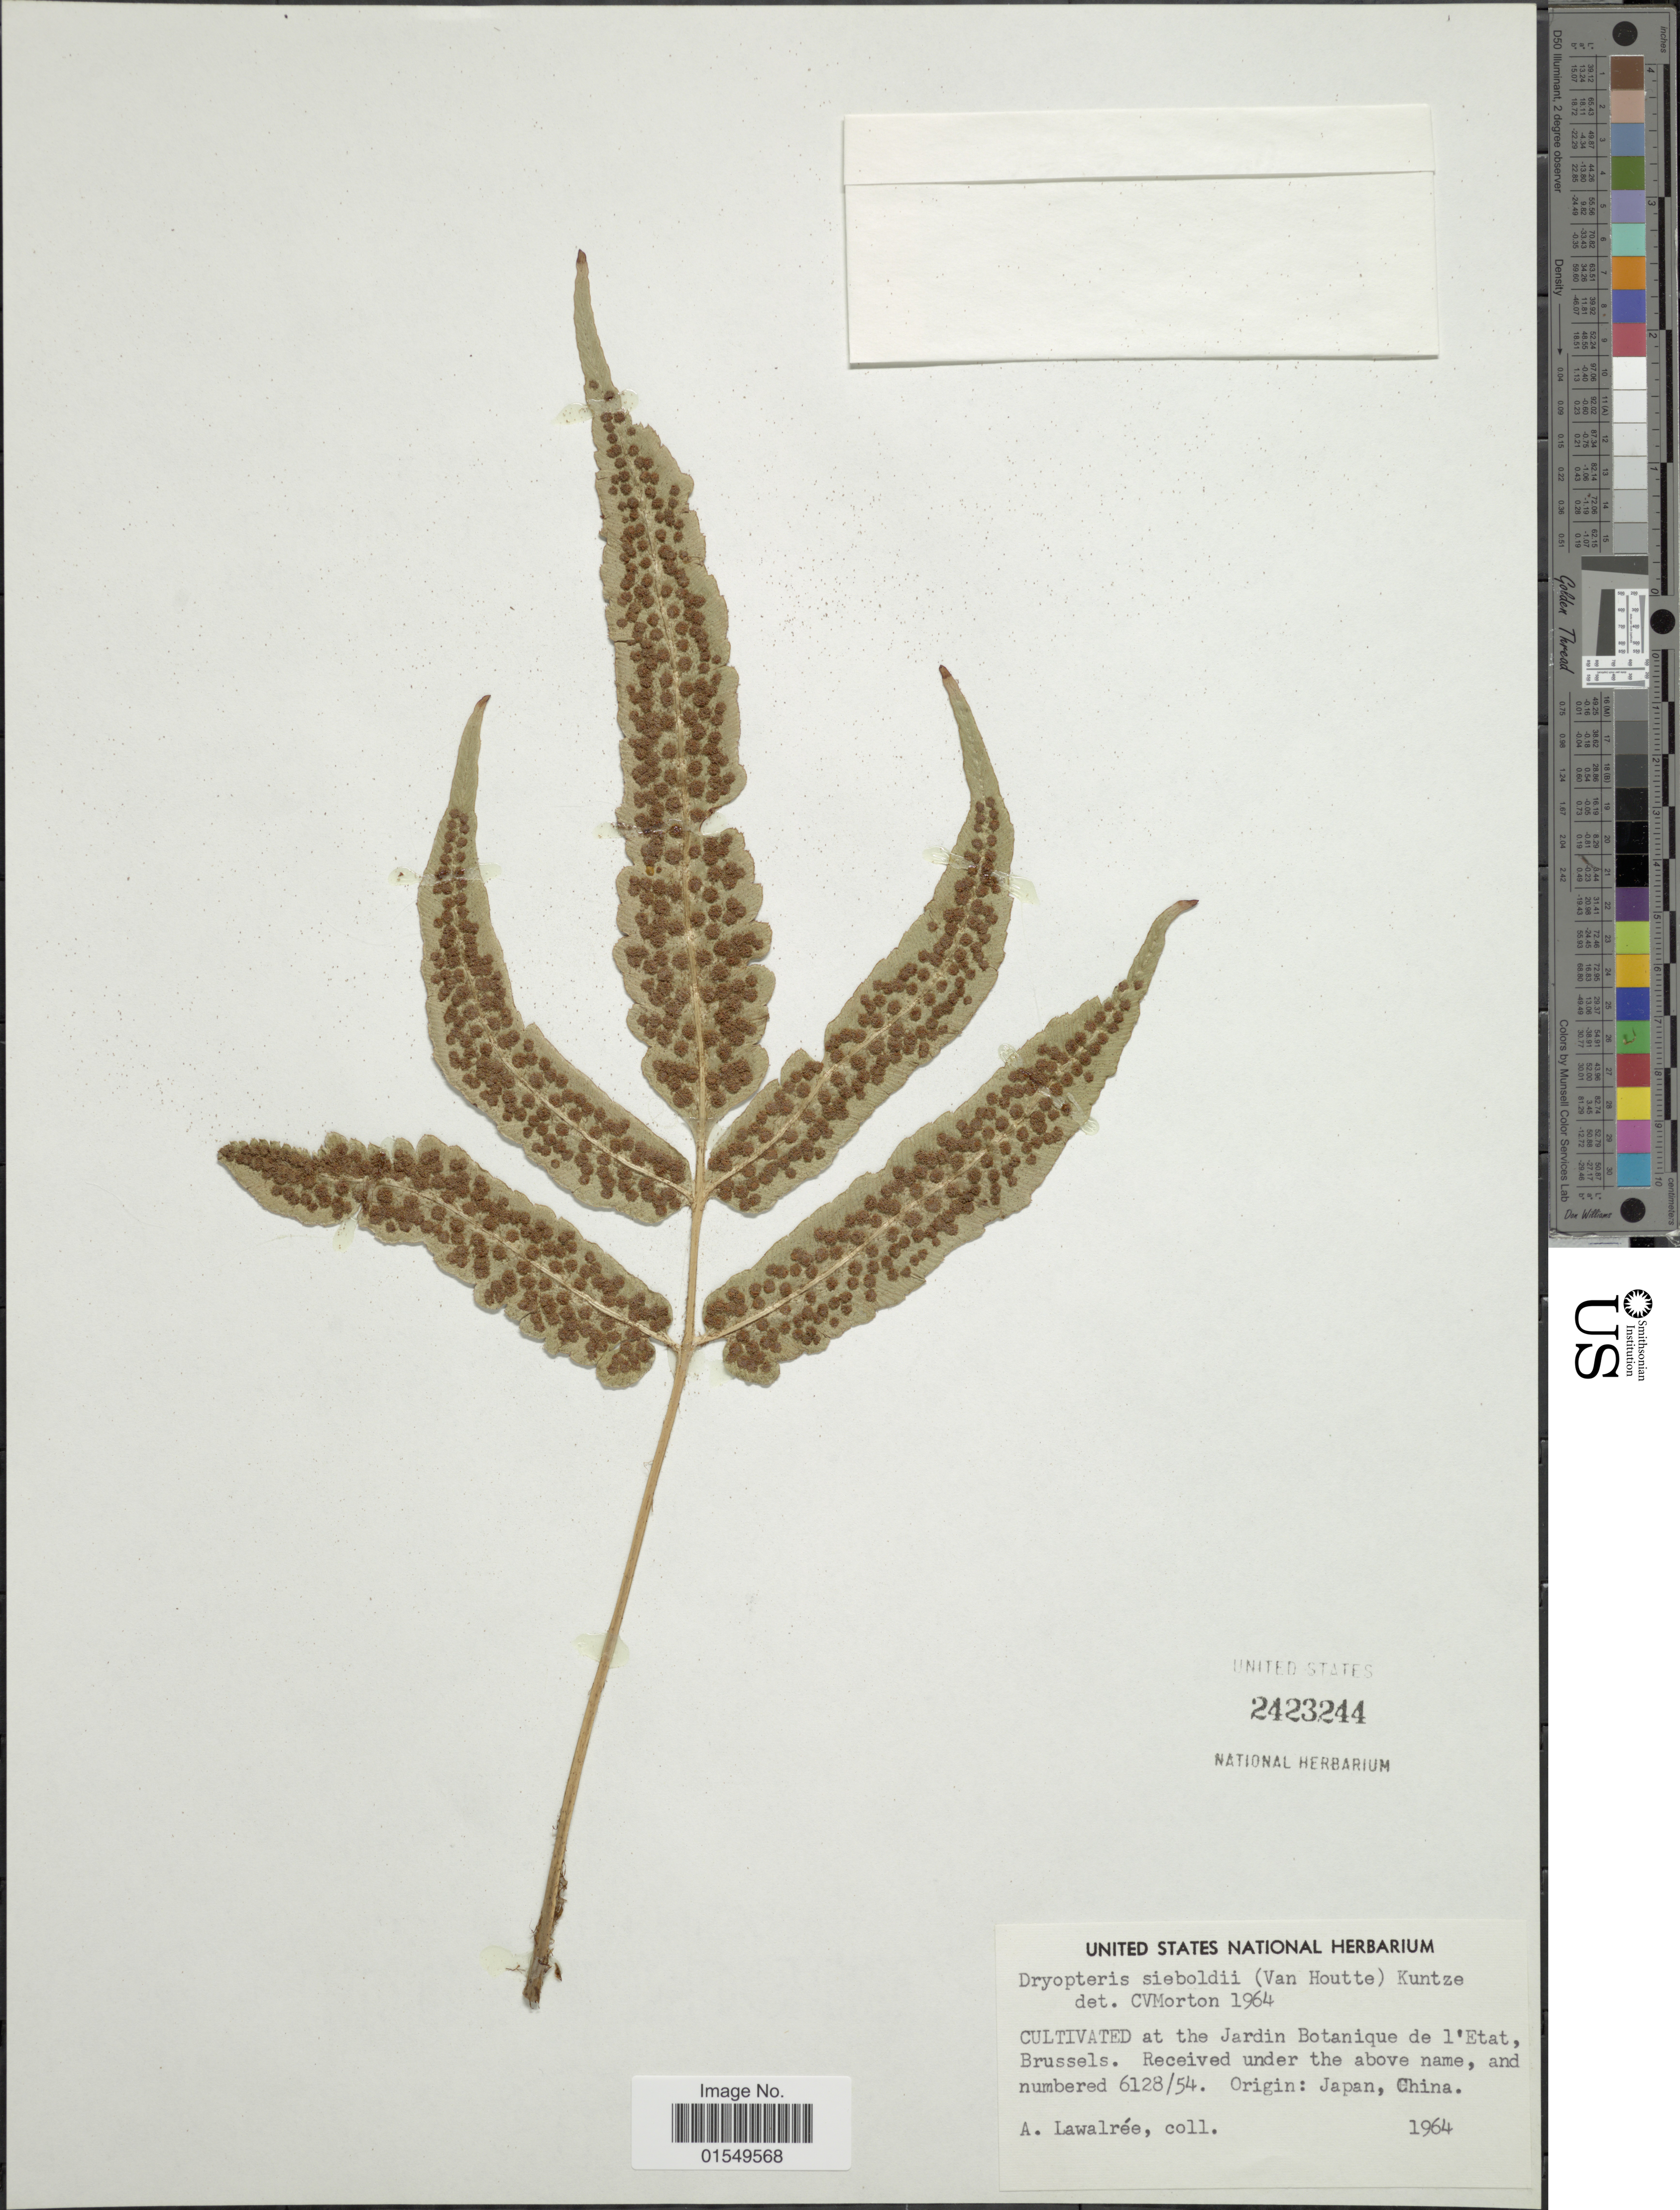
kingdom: Plantae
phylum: Tracheophyta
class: Polypodiopsida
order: Polypodiales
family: Dryopteridaceae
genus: Dryopteris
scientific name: Dryopteris sieboldii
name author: (T. Moore) Kuntze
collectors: A. G. Lawalrée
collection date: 1964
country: Belgium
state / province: Brussels, Capital District of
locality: Jardin Botanique de l'Etat, Brussels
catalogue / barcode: US 2423244